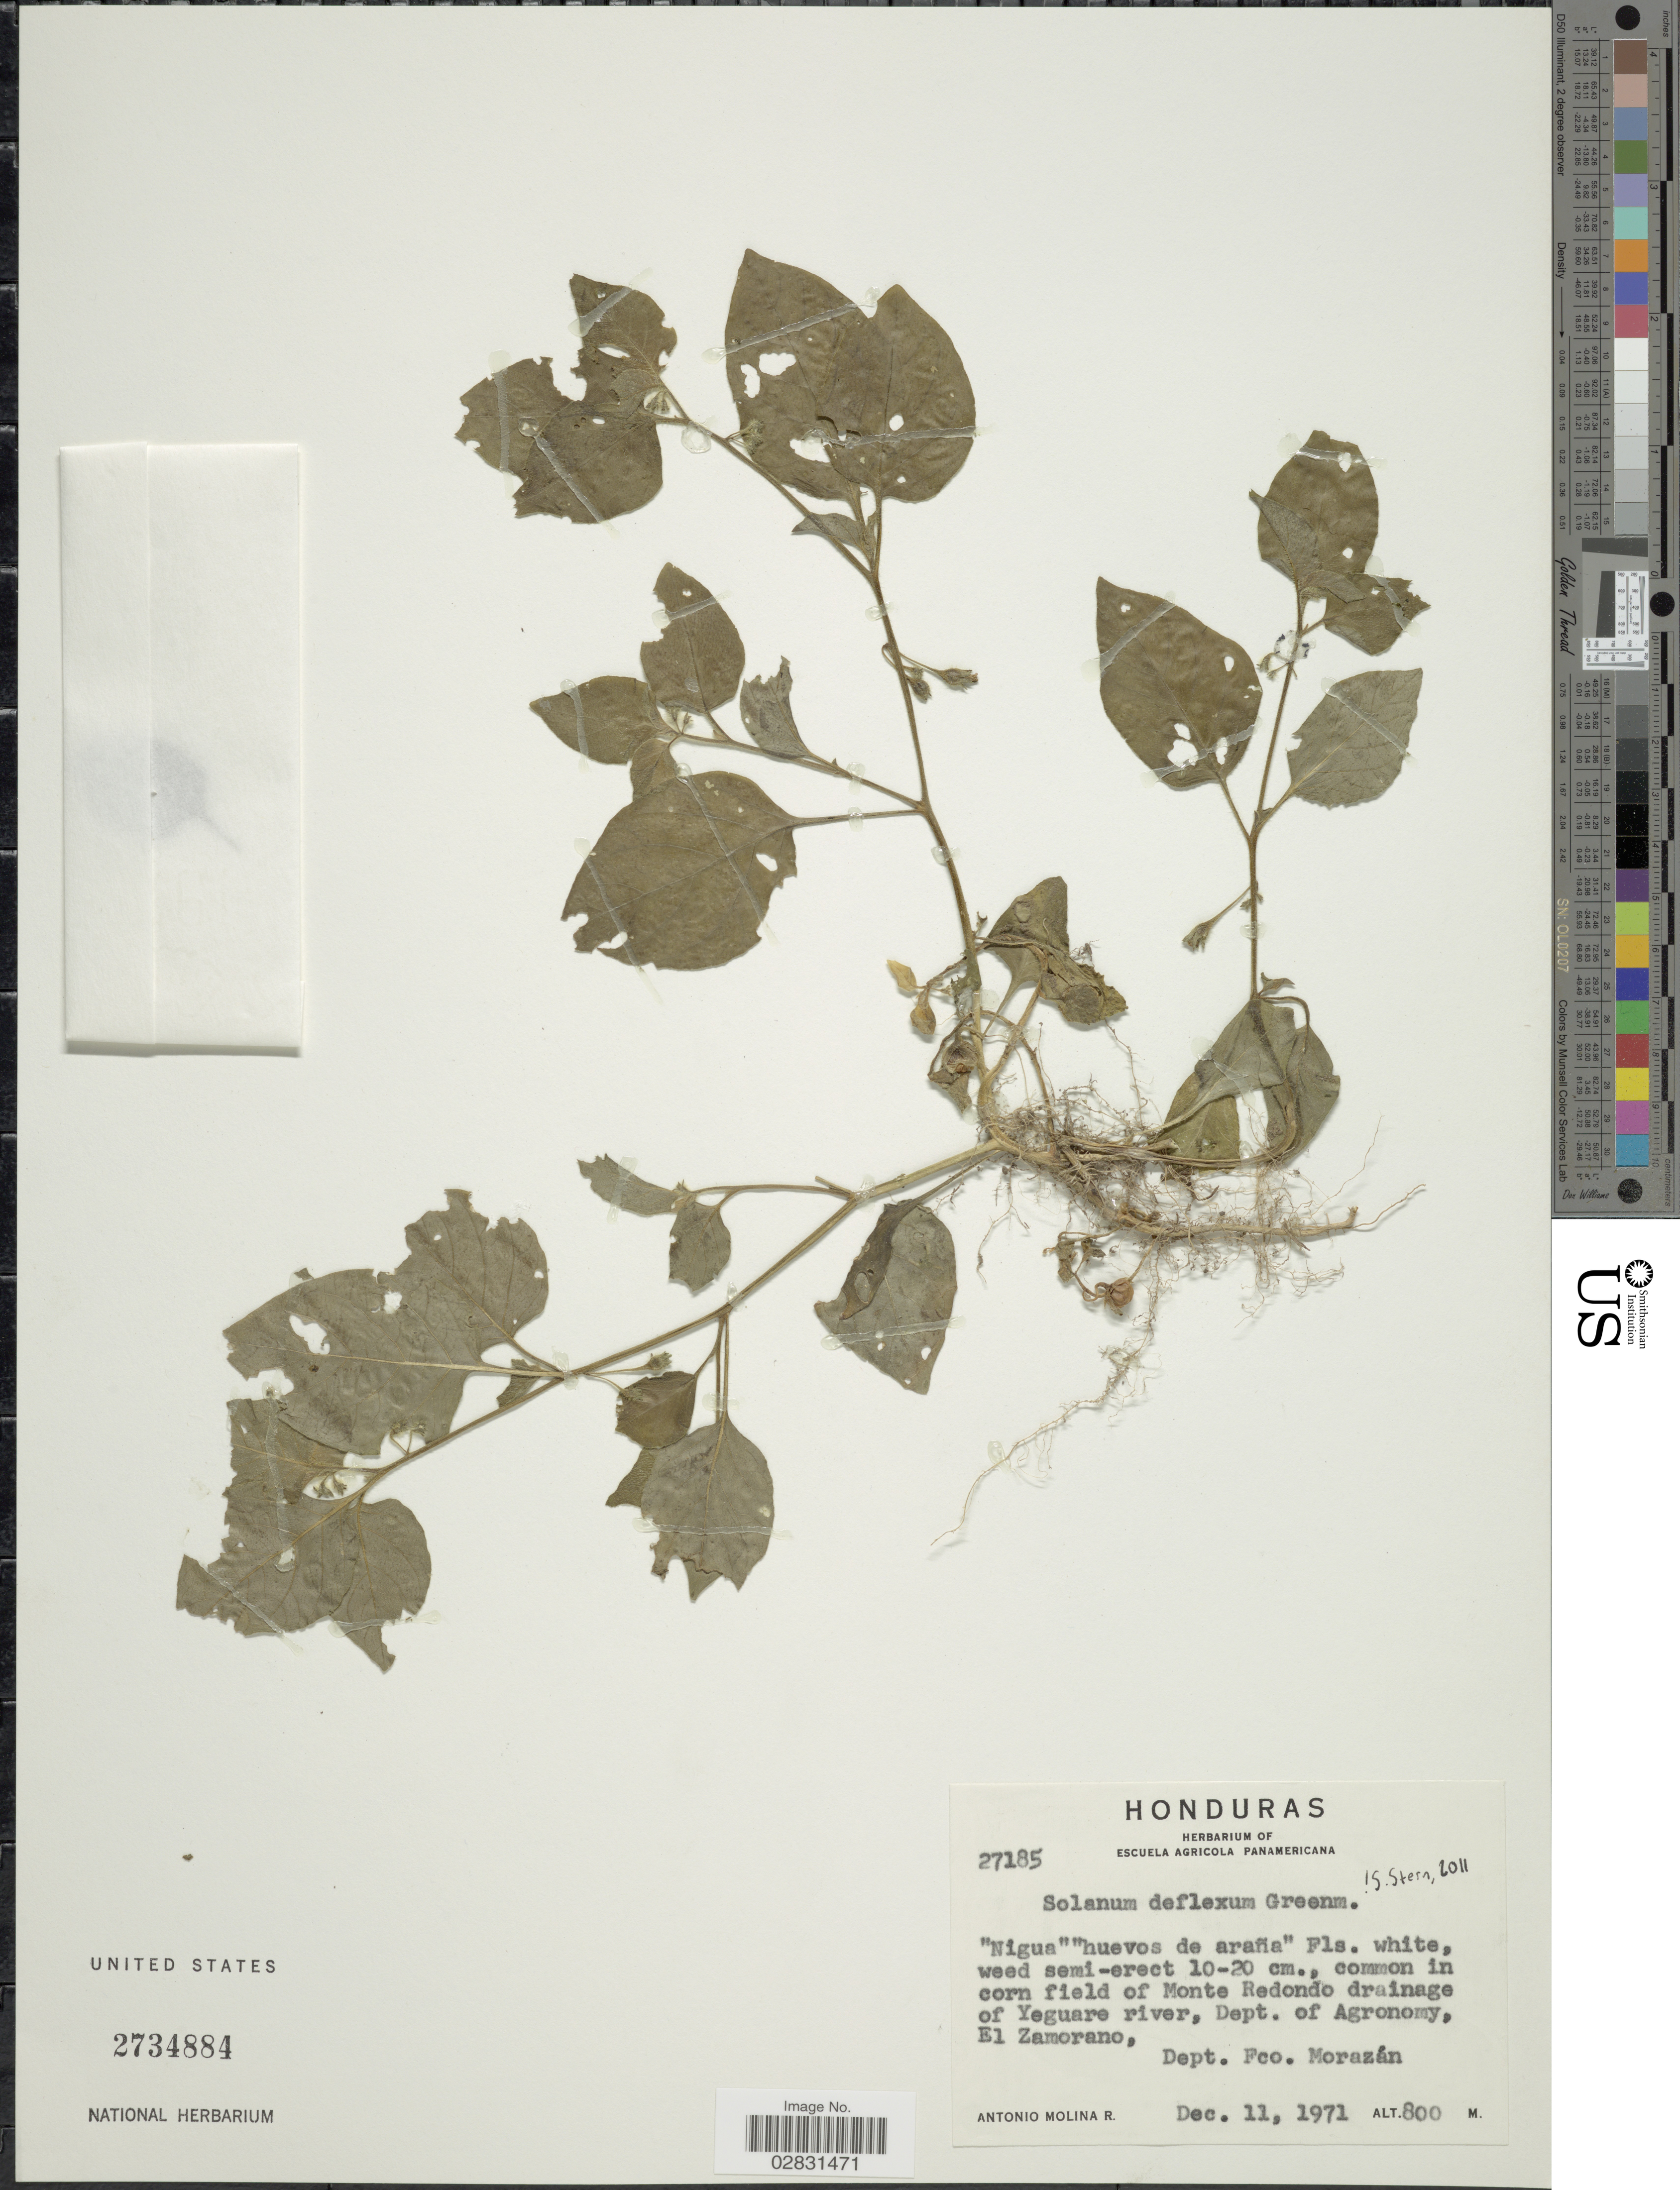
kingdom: Plantae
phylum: Tracheophyta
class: Magnoliopsida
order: Solanales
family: Solanaceae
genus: Solanum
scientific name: Solanum deflexum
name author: Greenm.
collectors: A. Molina R.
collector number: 27185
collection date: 1971-12-11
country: Honduras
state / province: Fco. Morazán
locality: Common in corn field of Monte Redondo drainage of Yeguare river, Dept. of Agronomy, El Zamorano, Dept. Fco. Morazán.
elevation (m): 800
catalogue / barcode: US 2734884